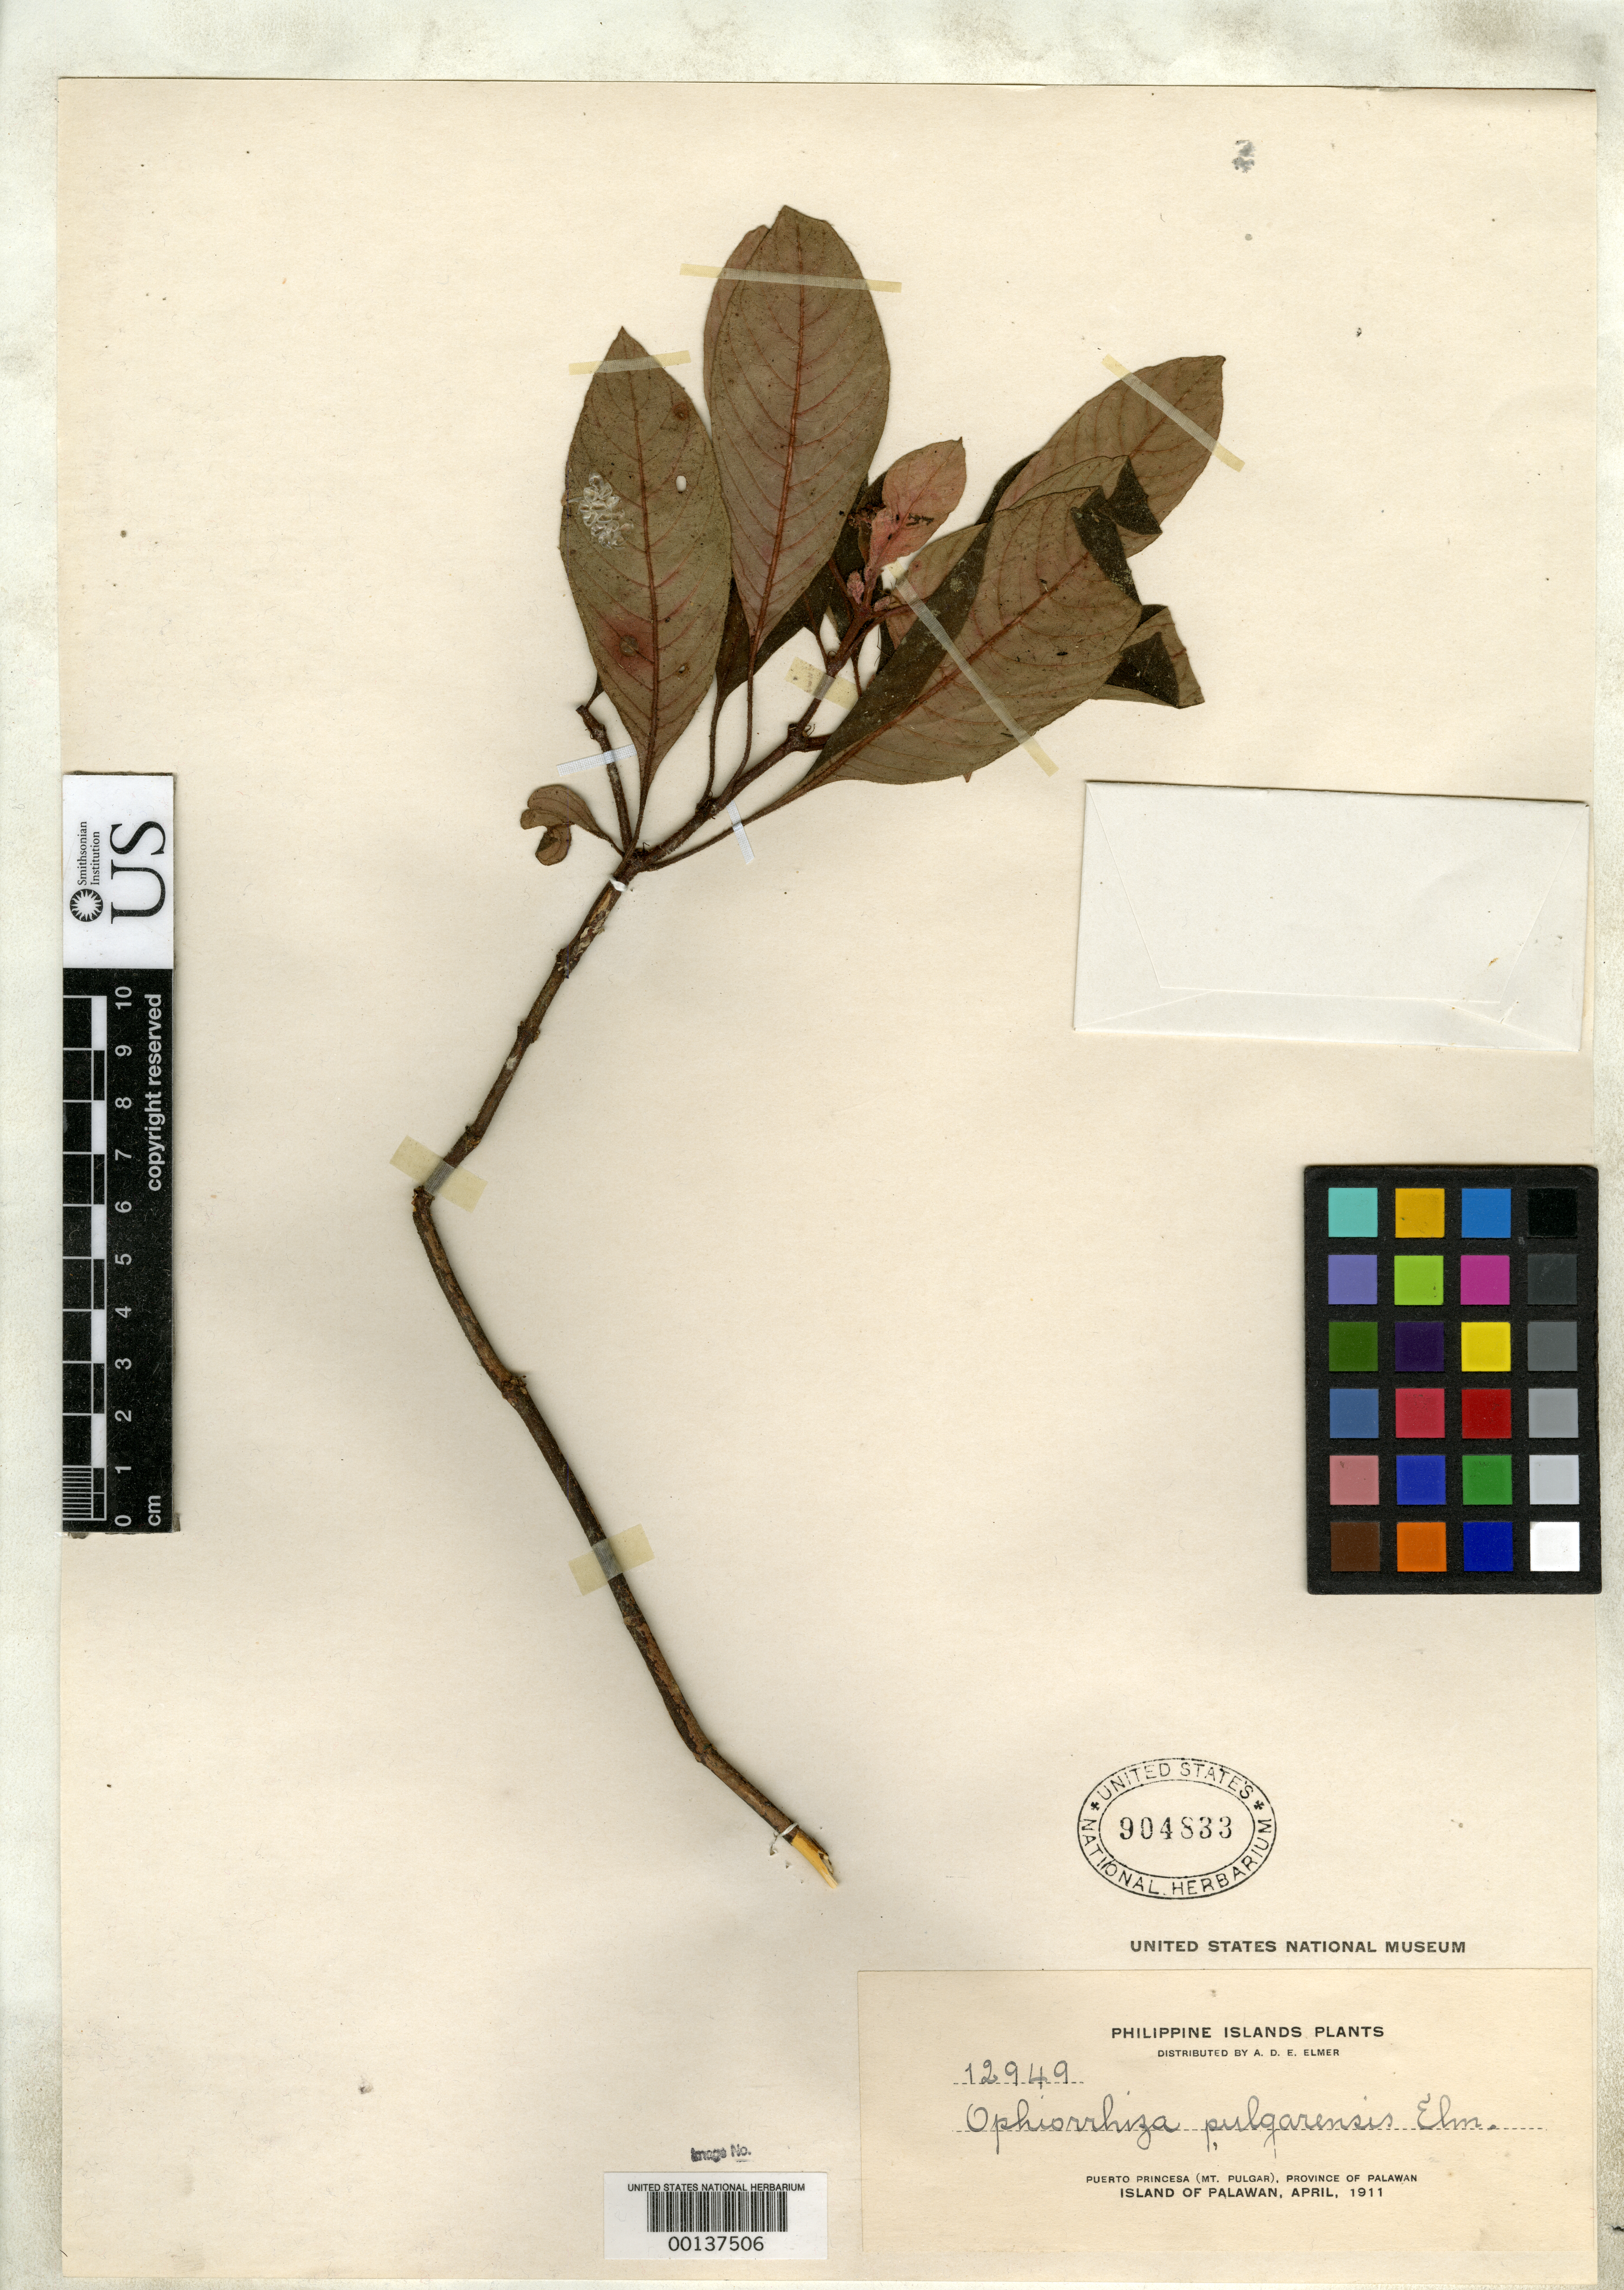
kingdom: Plantae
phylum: Tracheophyta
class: Magnoliopsida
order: Gentianales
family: Rubiaceae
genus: Ophiorrhiza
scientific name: Ophiorrhiza pulgarensis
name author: Elmer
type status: Isotype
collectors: A. D. E. Elmer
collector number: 12949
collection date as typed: Apr 1911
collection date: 1911-04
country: Philippines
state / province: Mimaropa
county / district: Palawan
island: Palawan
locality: Puerto Princesa, Mt. Pulgar.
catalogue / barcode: US 904833